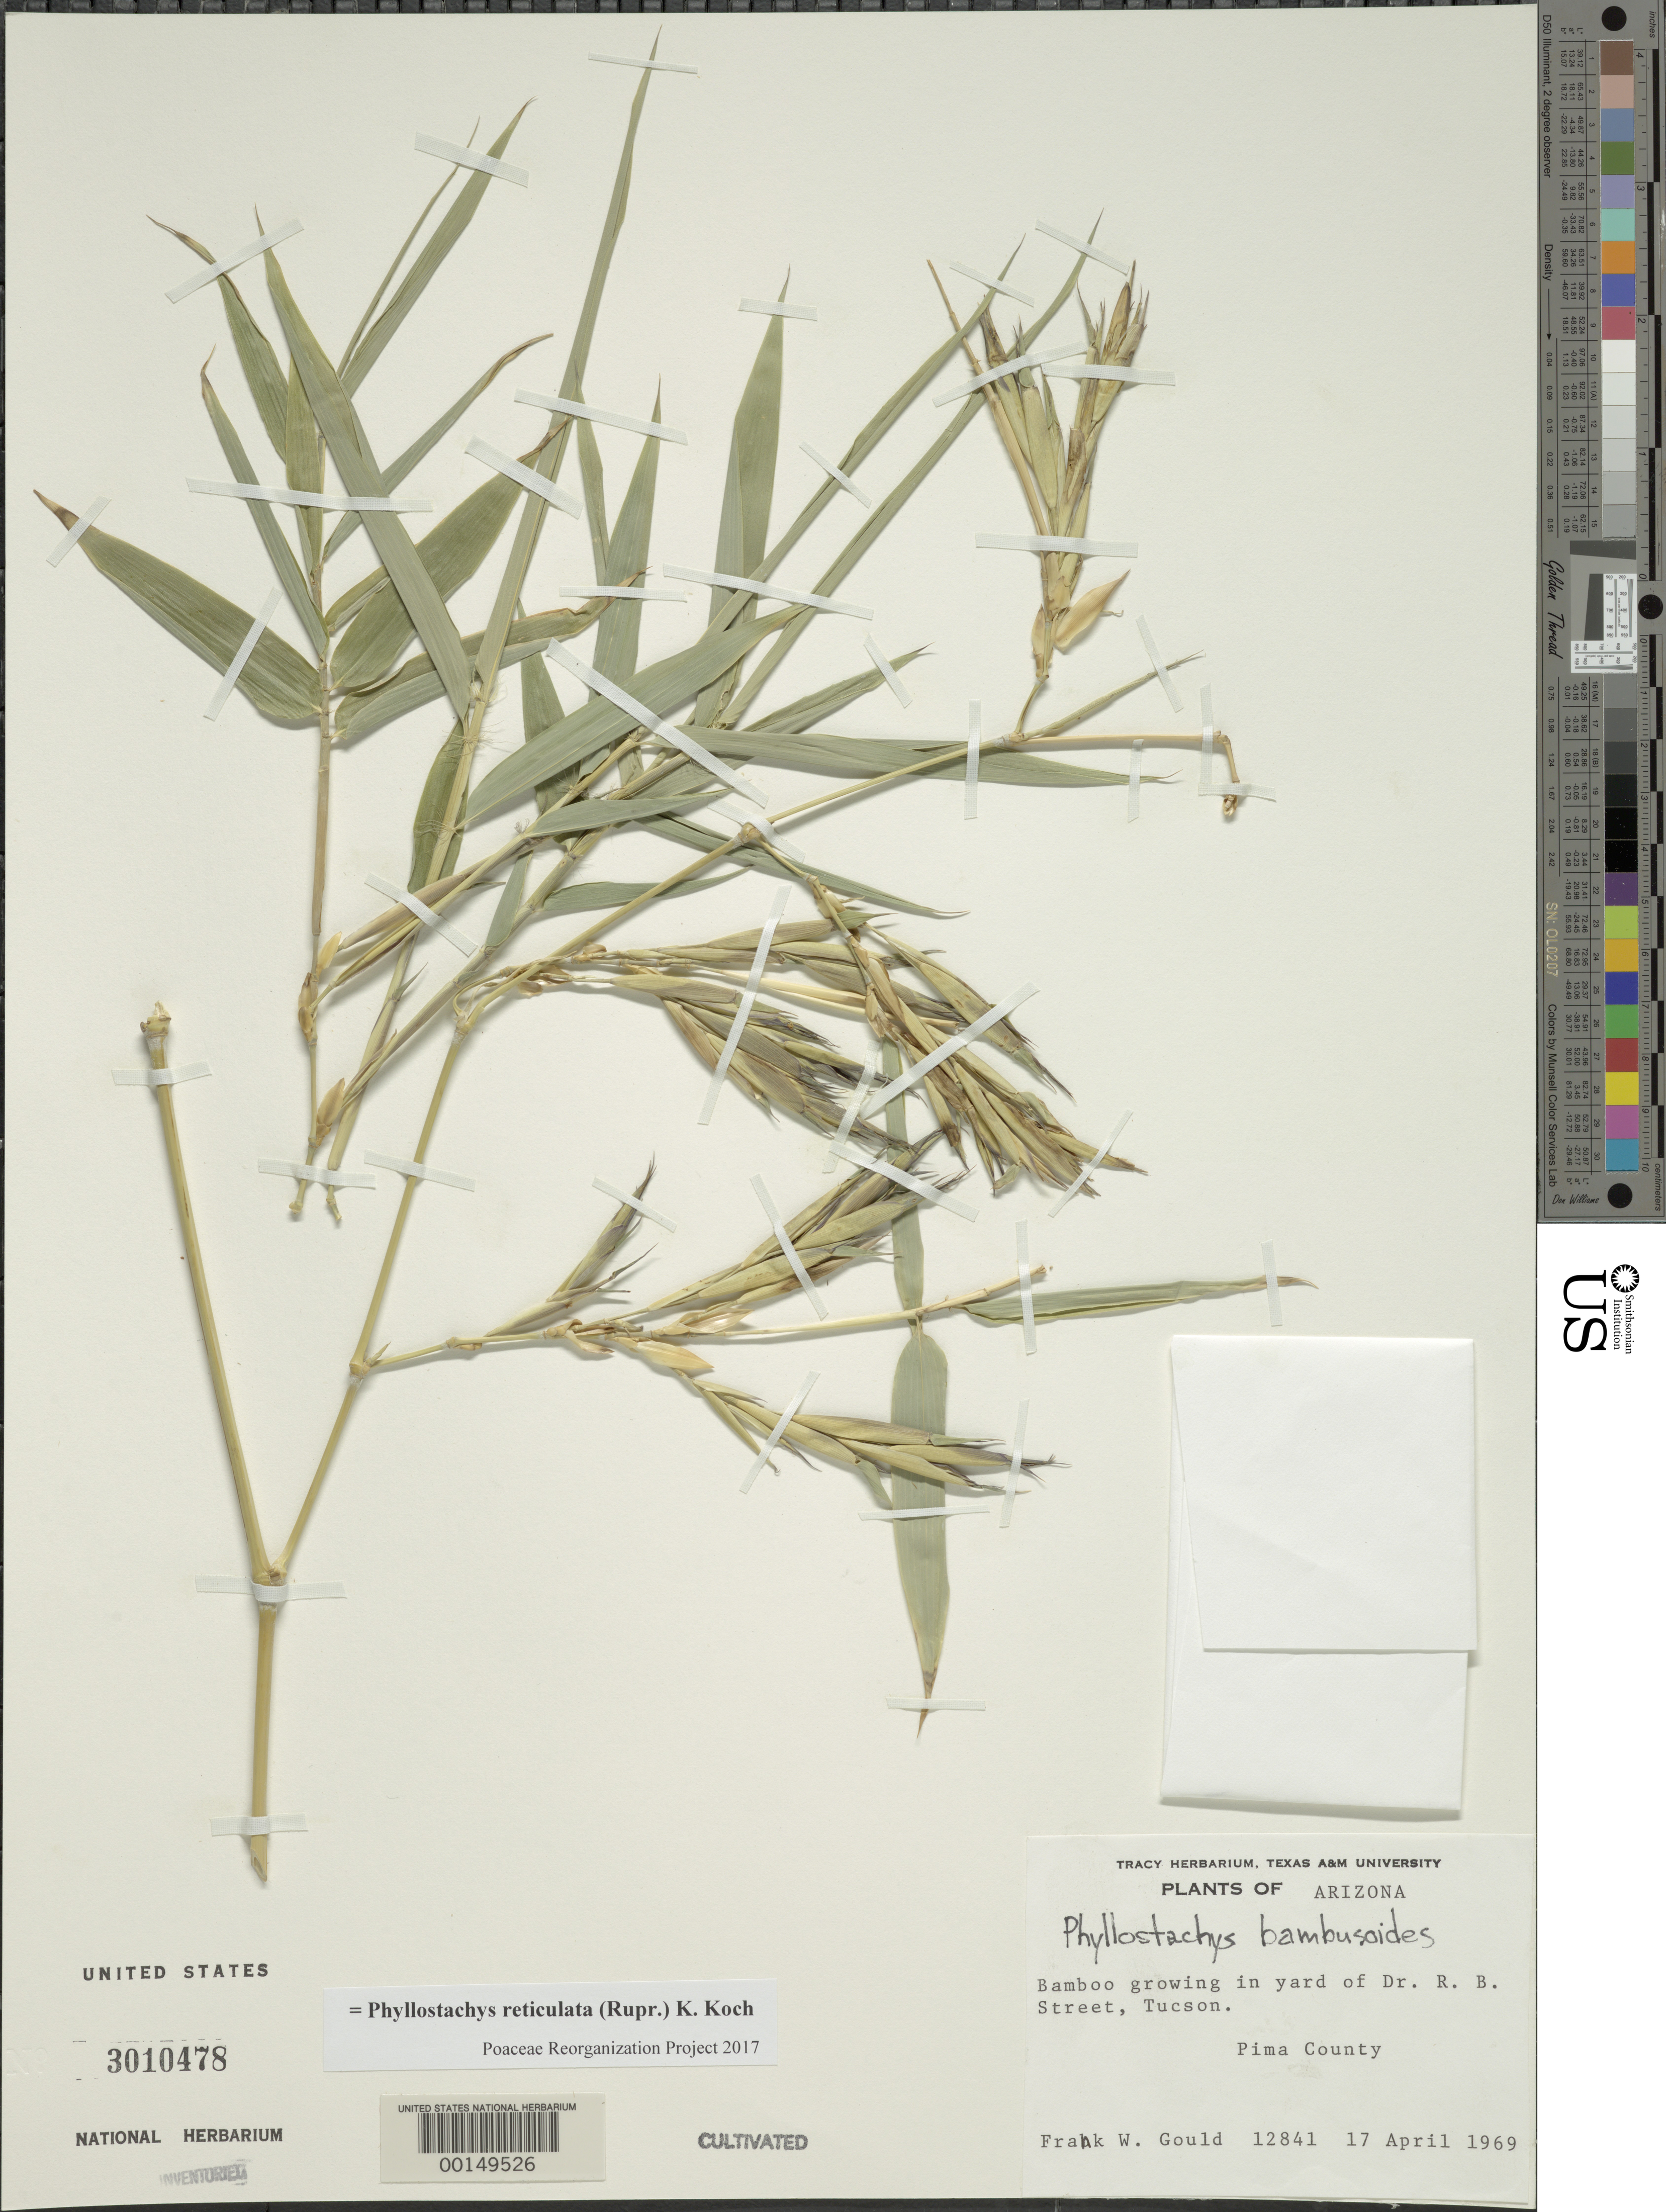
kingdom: Plantae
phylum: Tracheophyta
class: Liliopsida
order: Poales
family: Poaceae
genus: Phyllostachys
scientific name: Phyllostachys reticulata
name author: (Rupr.) K. Koch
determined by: Poaceae Reorganization Project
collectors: F. W. Gould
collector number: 12841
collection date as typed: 17 Apr 1969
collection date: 1969-04-17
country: United States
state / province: Arizona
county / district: Pima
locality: Tucson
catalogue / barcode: US 3010478